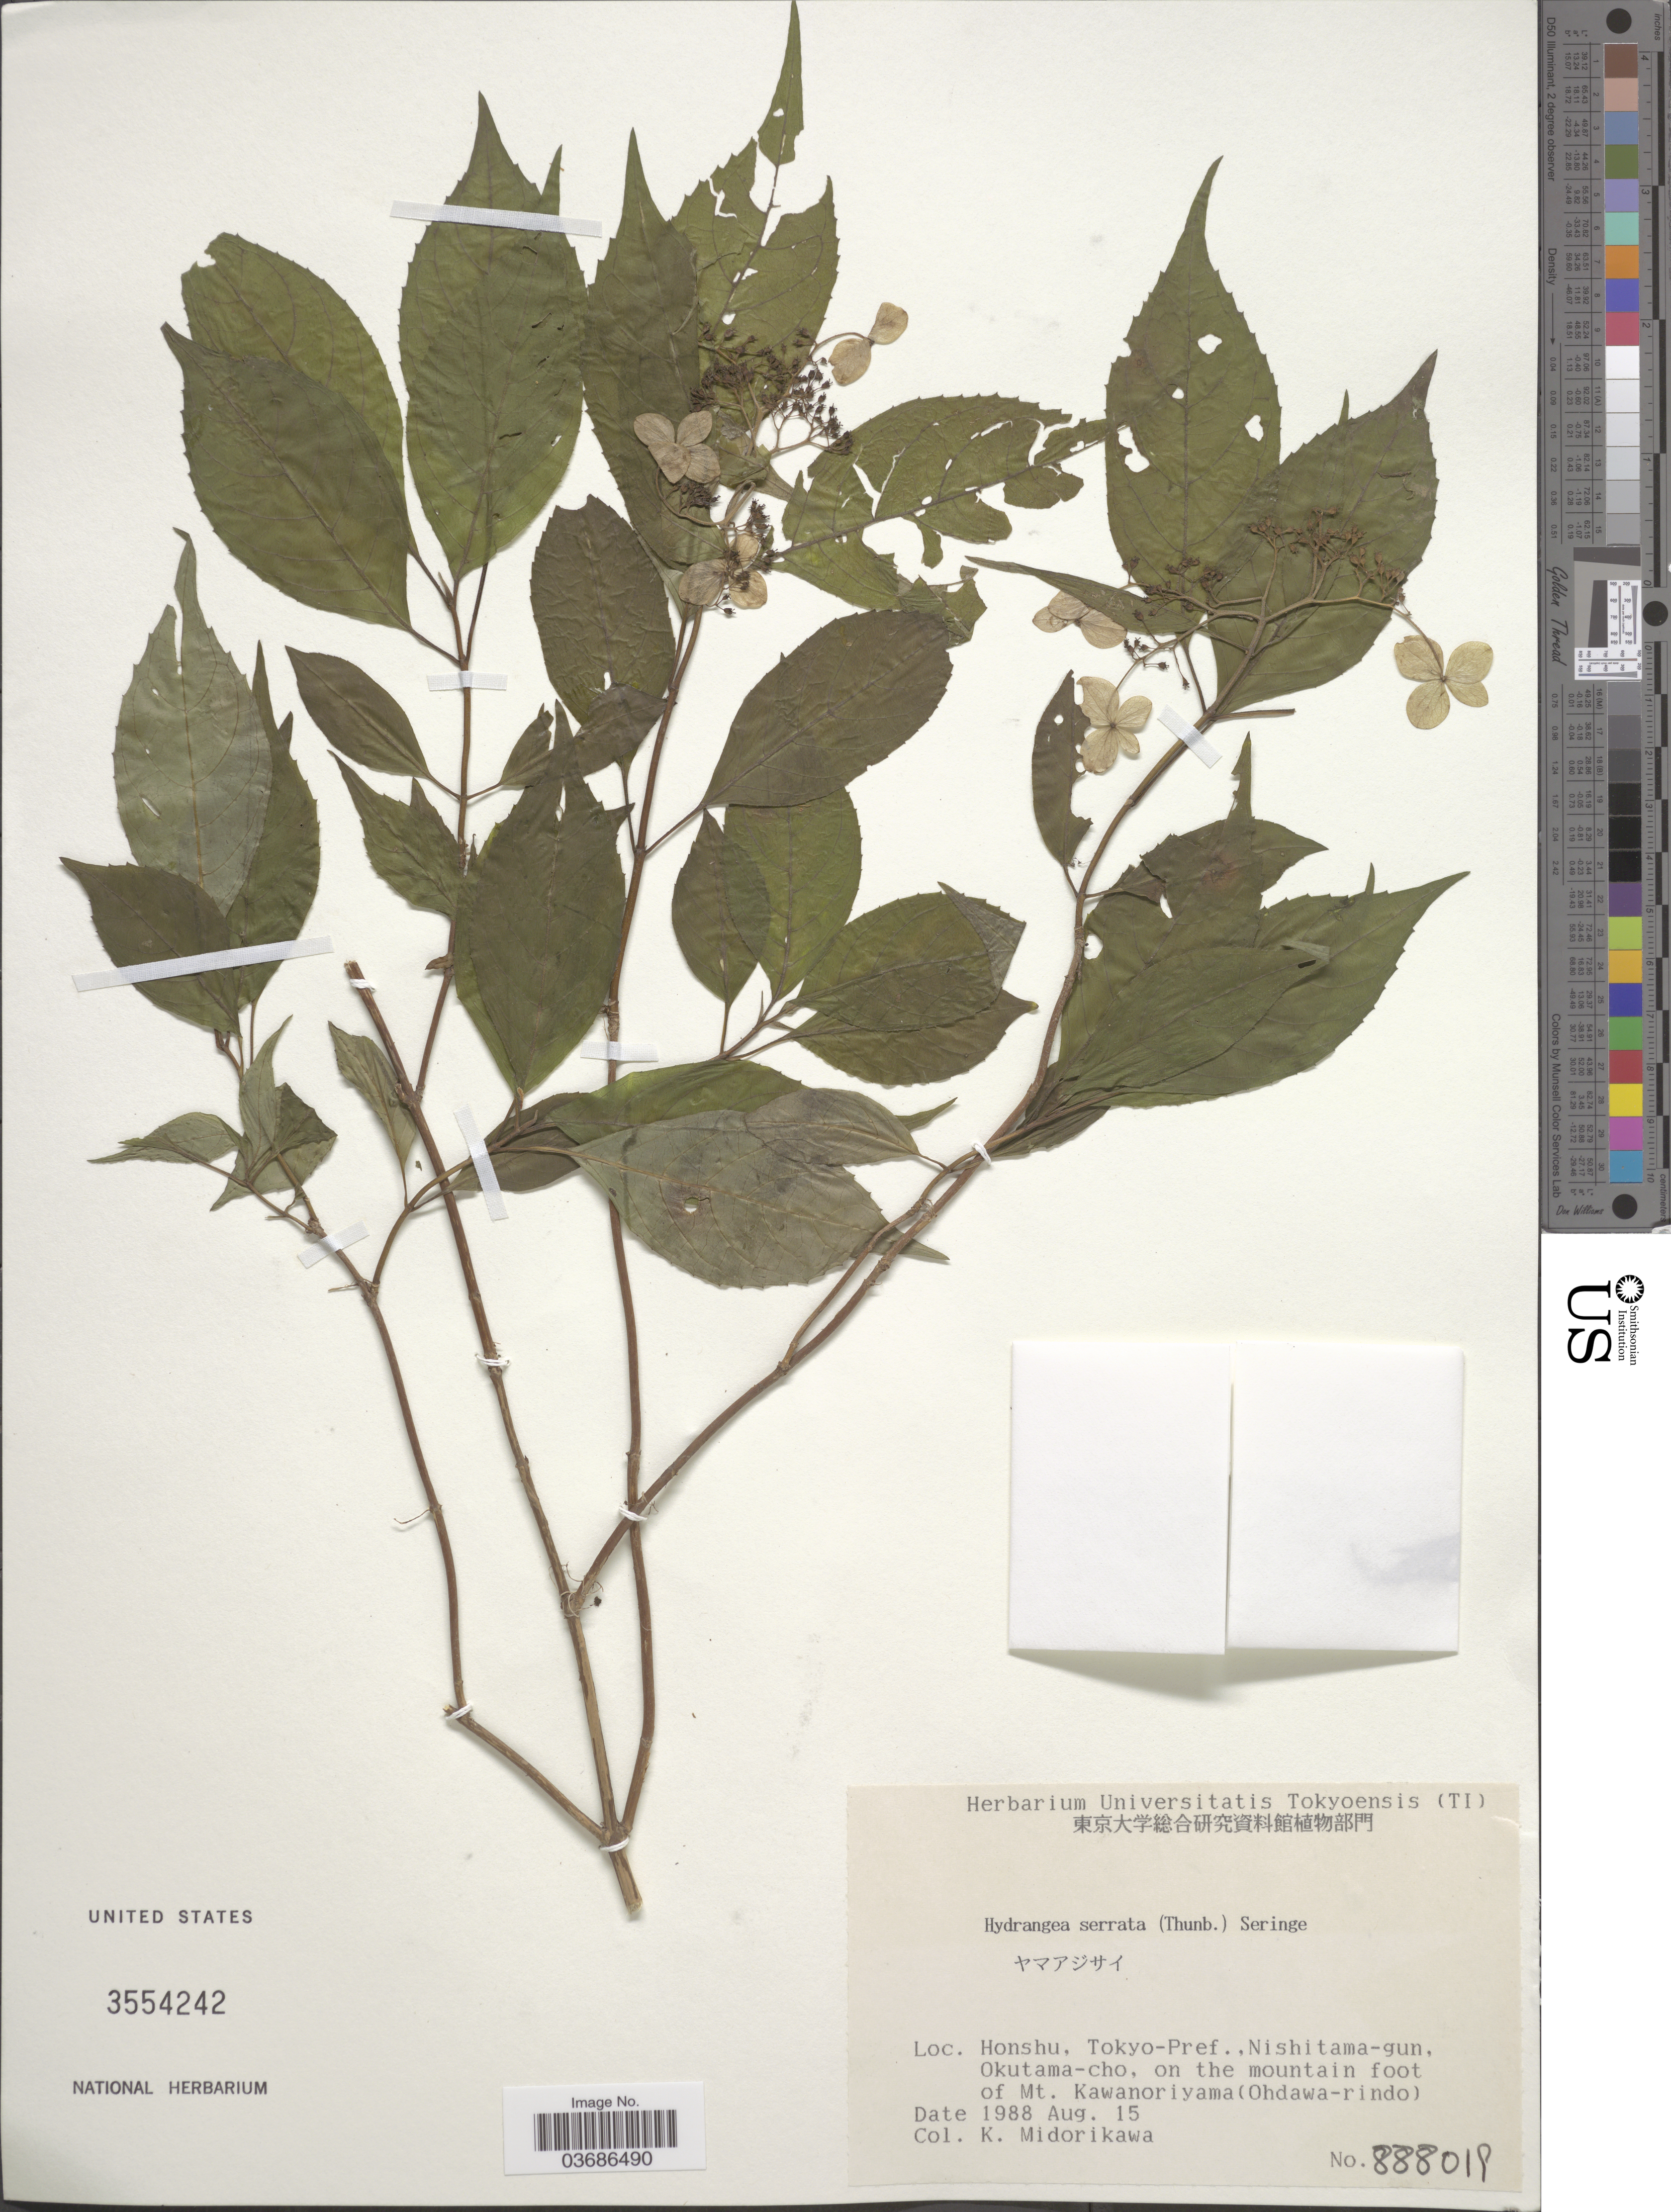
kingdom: Plantae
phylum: Tracheophyta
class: Magnoliopsida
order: Cornales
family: Hydrangeaceae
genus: Hydrangea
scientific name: Hydrangea serrata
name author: (Thunb.) Ser.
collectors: K. Midorikawa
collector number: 888018*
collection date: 1988-08-15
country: Japan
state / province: Tokyo, Federal City of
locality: Honshu, Tokyo-Pref., Nishitama-gun, Okutama-cho, on the mountain foot of Mt. Kawanoriyama (Ohdawo-rindo).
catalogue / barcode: US 3554242